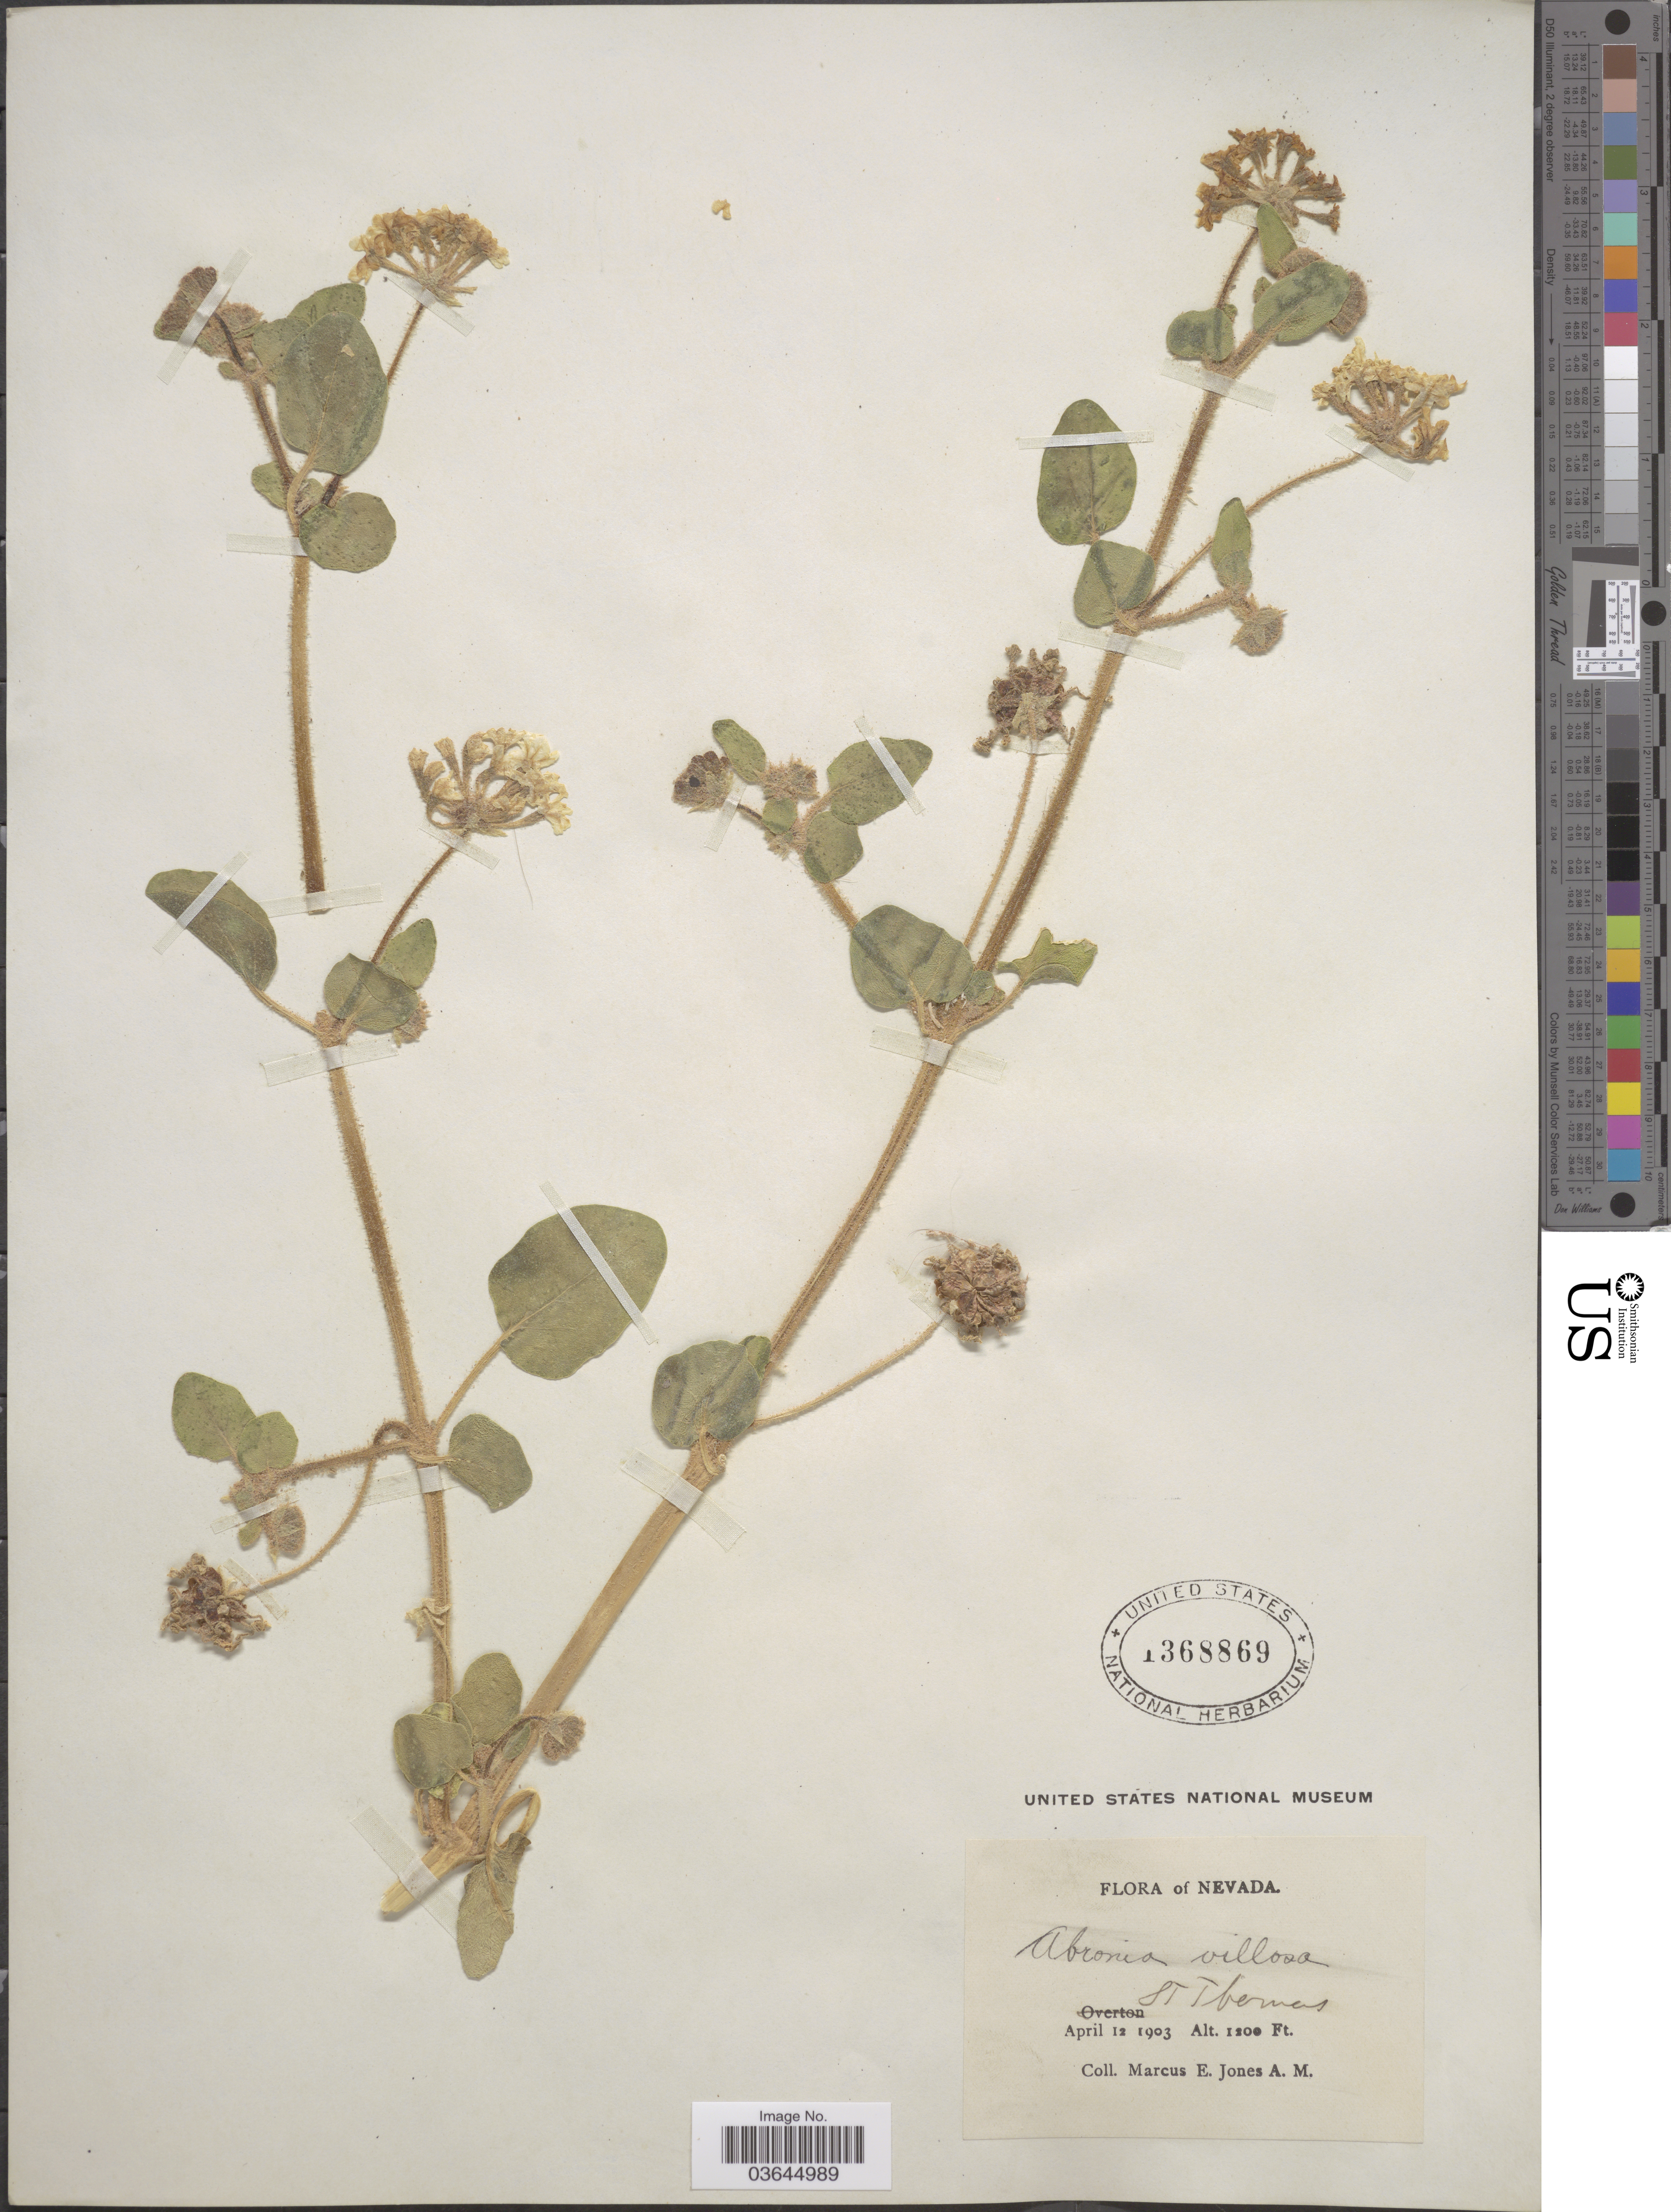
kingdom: Plantae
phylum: Tracheophyta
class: Magnoliopsida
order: Caryophyllales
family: Nyctaginaceae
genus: Abronia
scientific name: Abronia villosa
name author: S. Watson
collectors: M. E. Jones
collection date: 1903-04-12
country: United States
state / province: Nevada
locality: St Thomas.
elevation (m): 366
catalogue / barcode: US 1368869